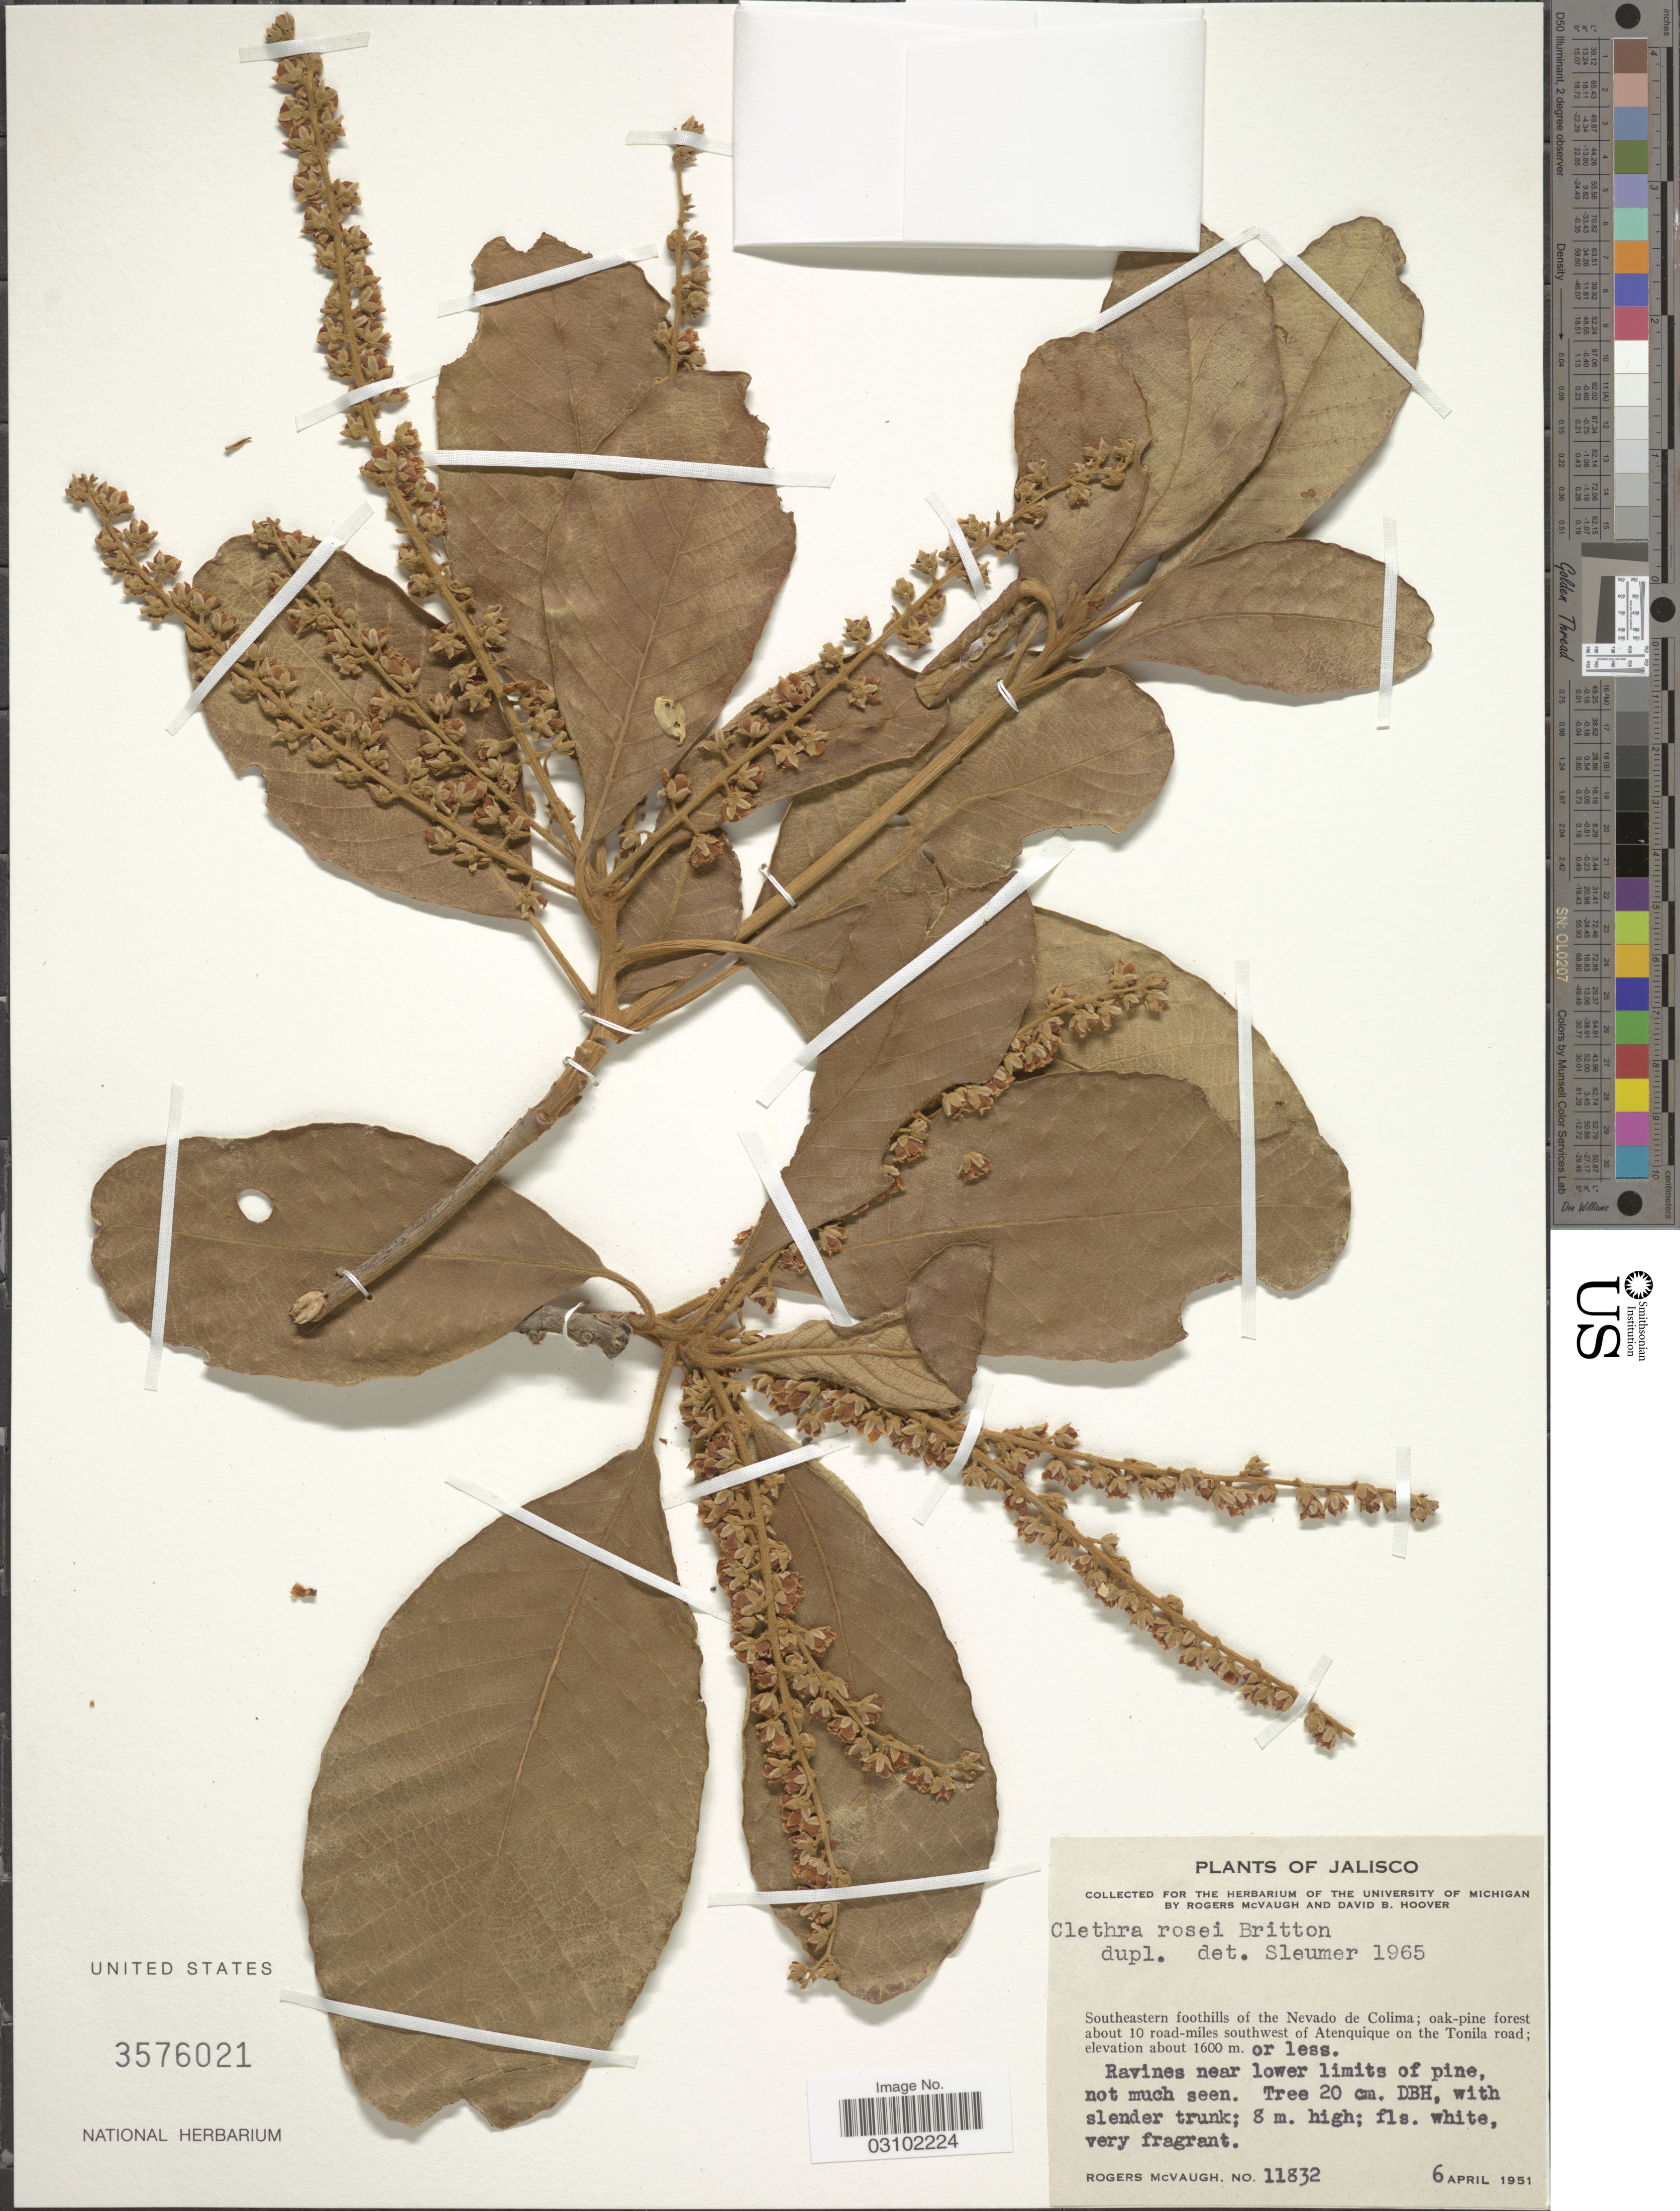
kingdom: Plantae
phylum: Tracheophyta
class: Magnoliopsida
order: Ericales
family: Clethraceae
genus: Clethra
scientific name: Clethra rosei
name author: Britton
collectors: R. McVaugh & D. B. Hoover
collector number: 11832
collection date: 1951-04-06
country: Mexico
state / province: Jalisco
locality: Southeastern foothills of the Nevado de Colima; oak-pine forest about 10 road-miles southwest of Atenquique on the Tonila road.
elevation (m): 1600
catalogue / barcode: US 3576021